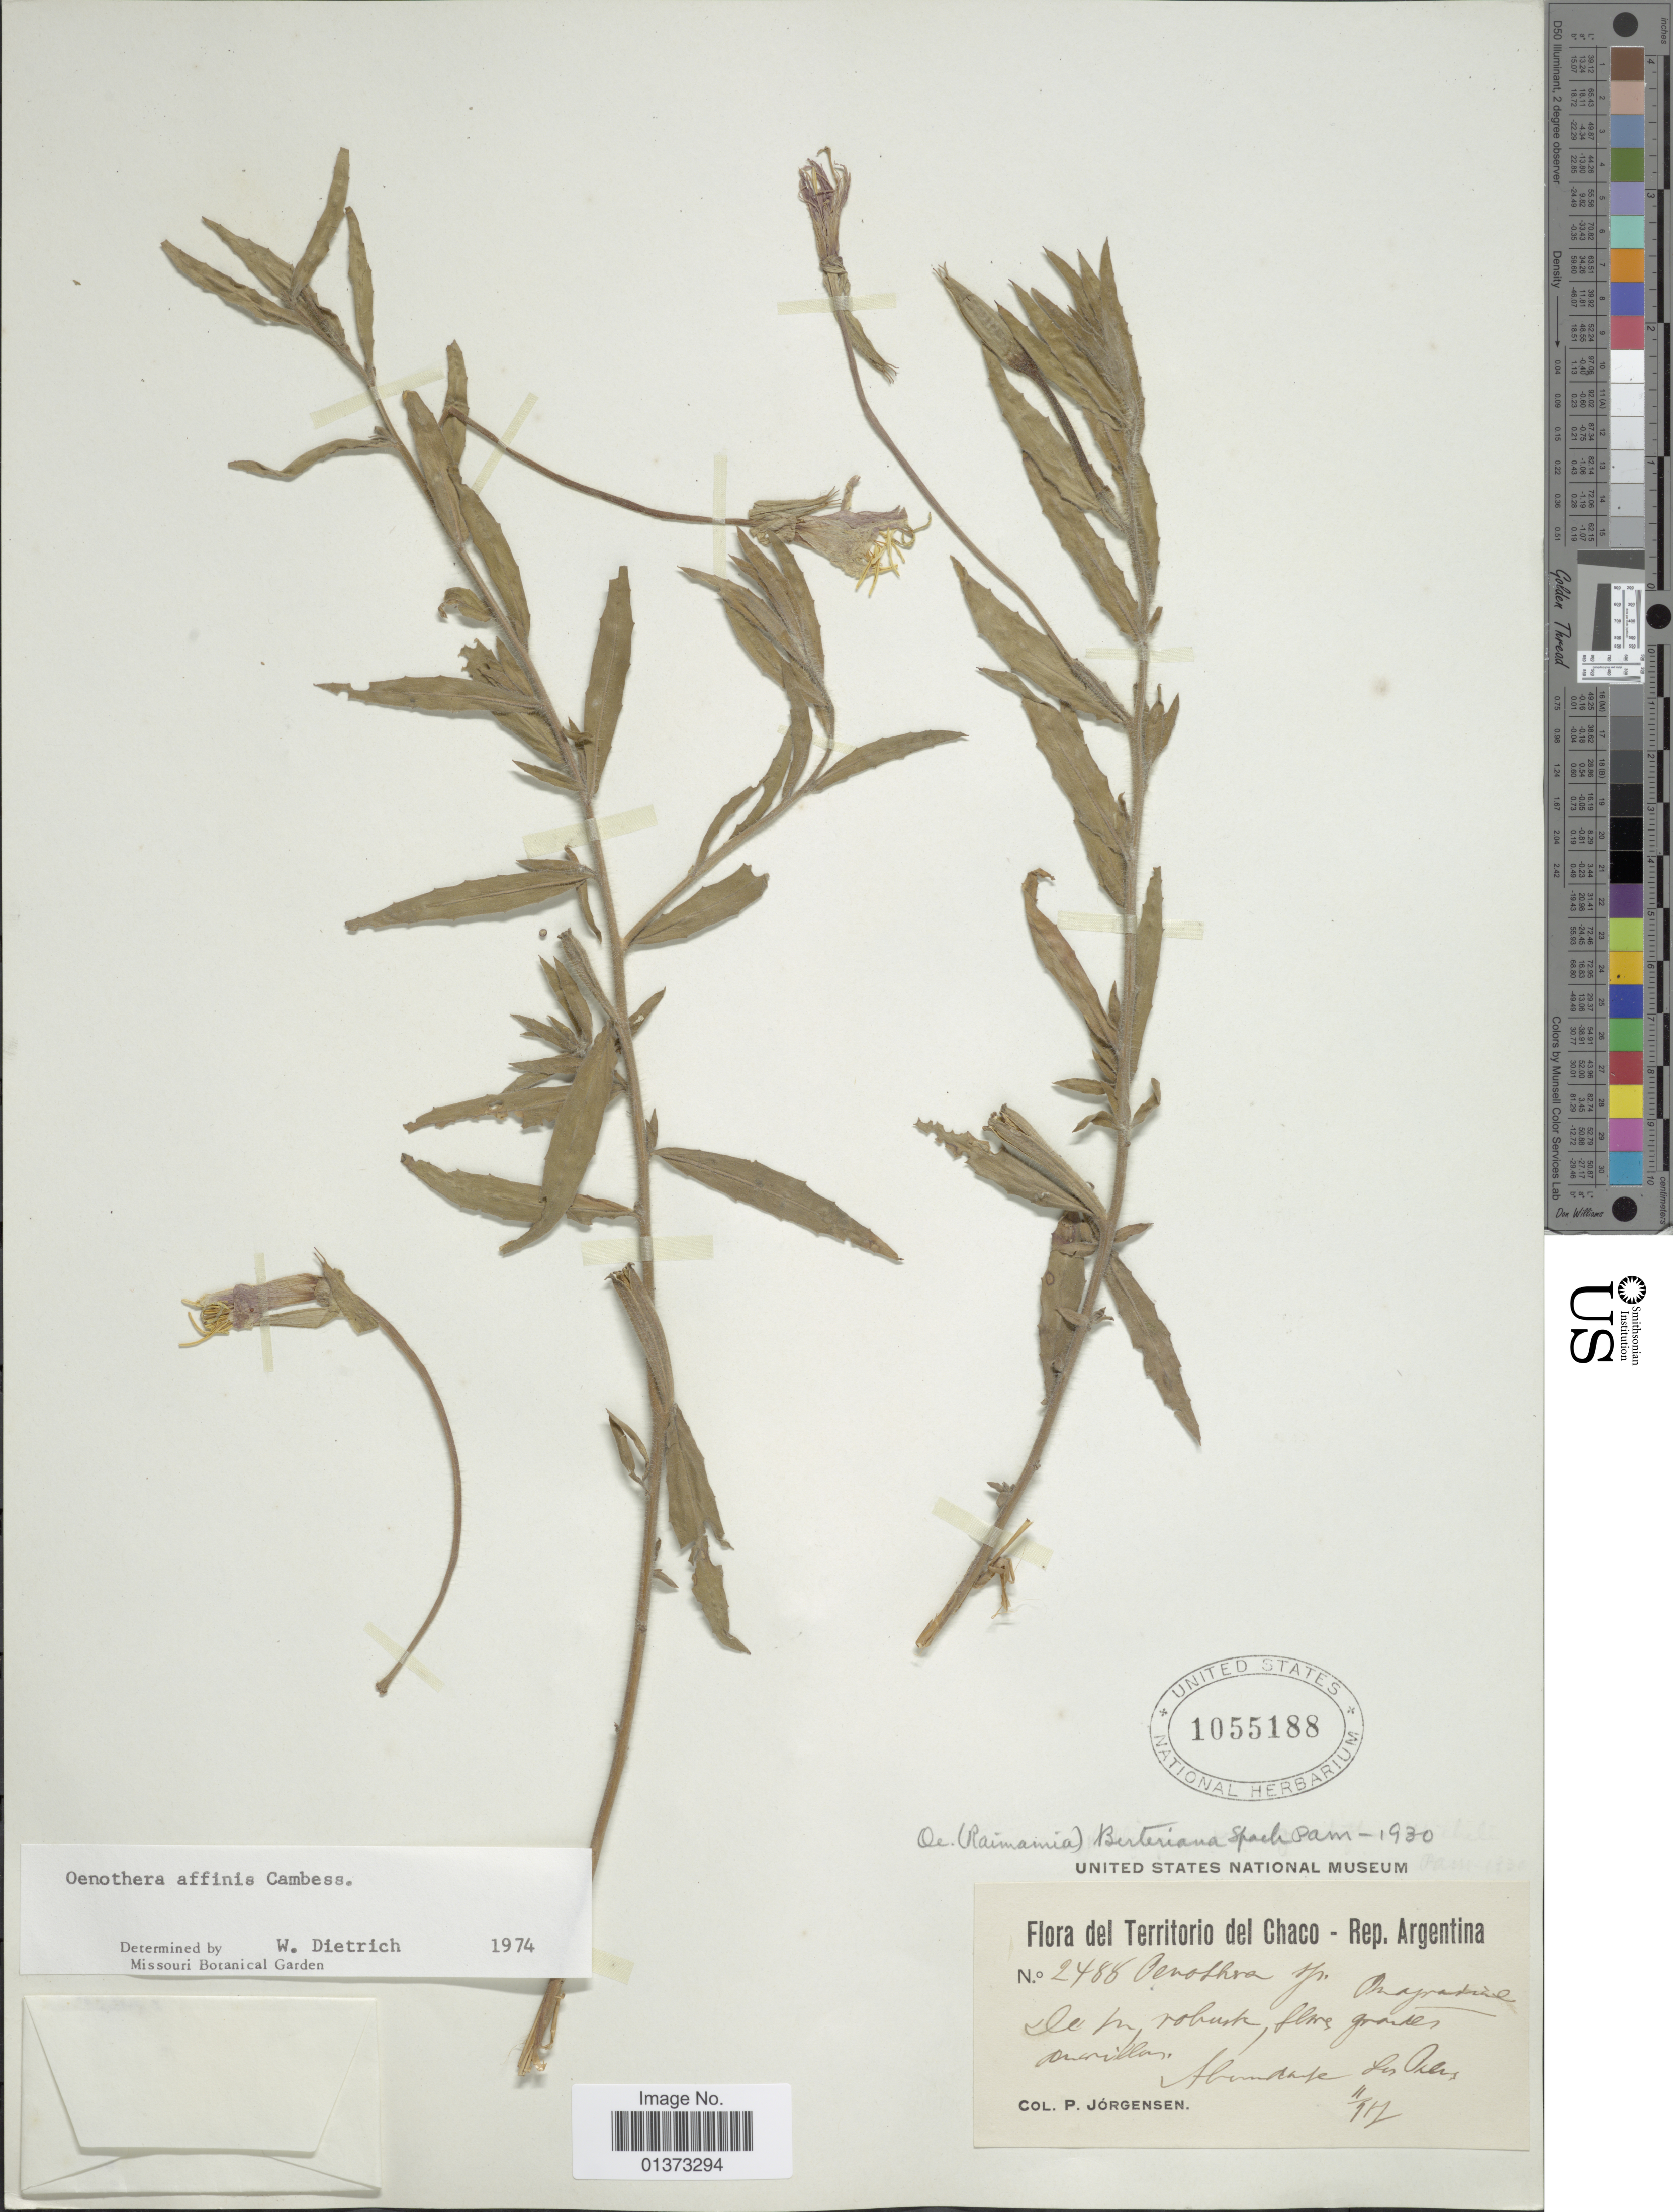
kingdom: Plantae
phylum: Tracheophyta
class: Magnoliopsida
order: Myrtales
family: Onagraceae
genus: Oenothera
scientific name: Oenothera affinis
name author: Cambess.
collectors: P. Jörgensen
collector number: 2488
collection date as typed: Transcribed d/m/y: 11/9/67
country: Argentina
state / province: Chaco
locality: Abundante les Palmas.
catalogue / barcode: US 1055188